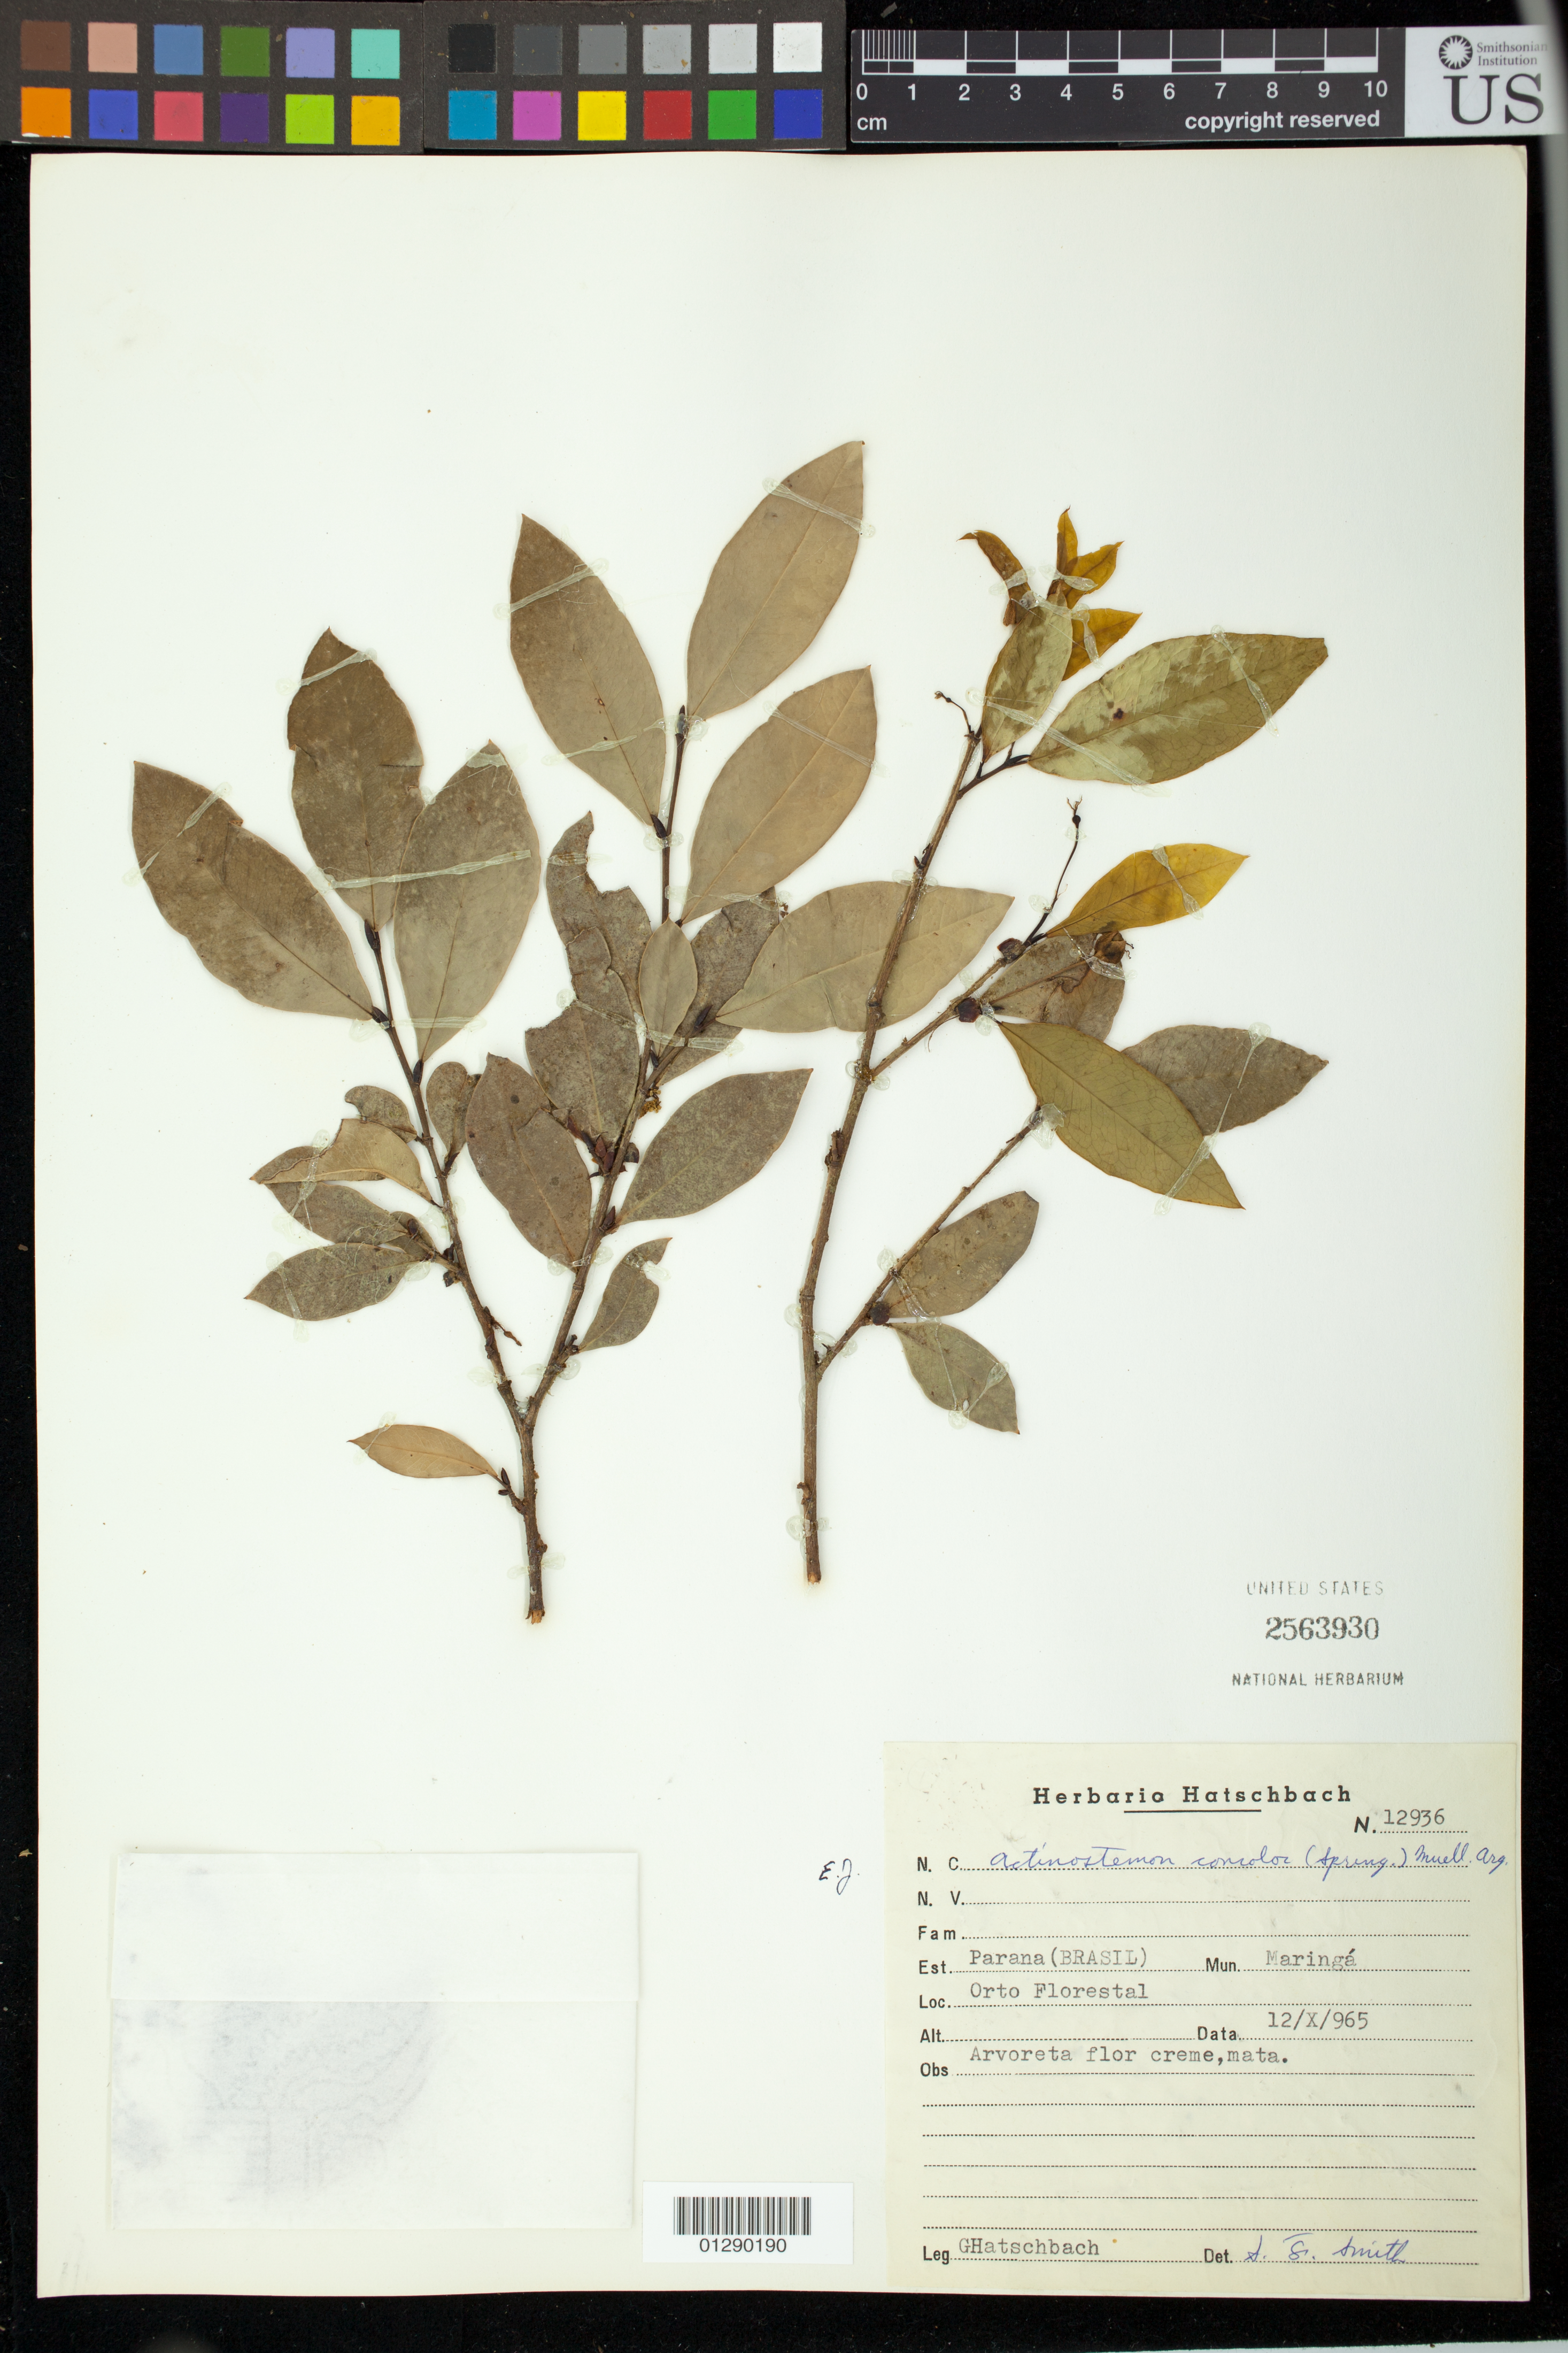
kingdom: Plantae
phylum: Tracheophyta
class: Magnoliopsida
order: Malpighiales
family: Euphorbiaceae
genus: Actinostemon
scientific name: Actinostemon concolor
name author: (Spreng.) Müll. Arg.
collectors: G. Hatschbach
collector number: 12936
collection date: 1965-10-12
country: Brazil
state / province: Paraná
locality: Maringa,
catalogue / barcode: US 2563930